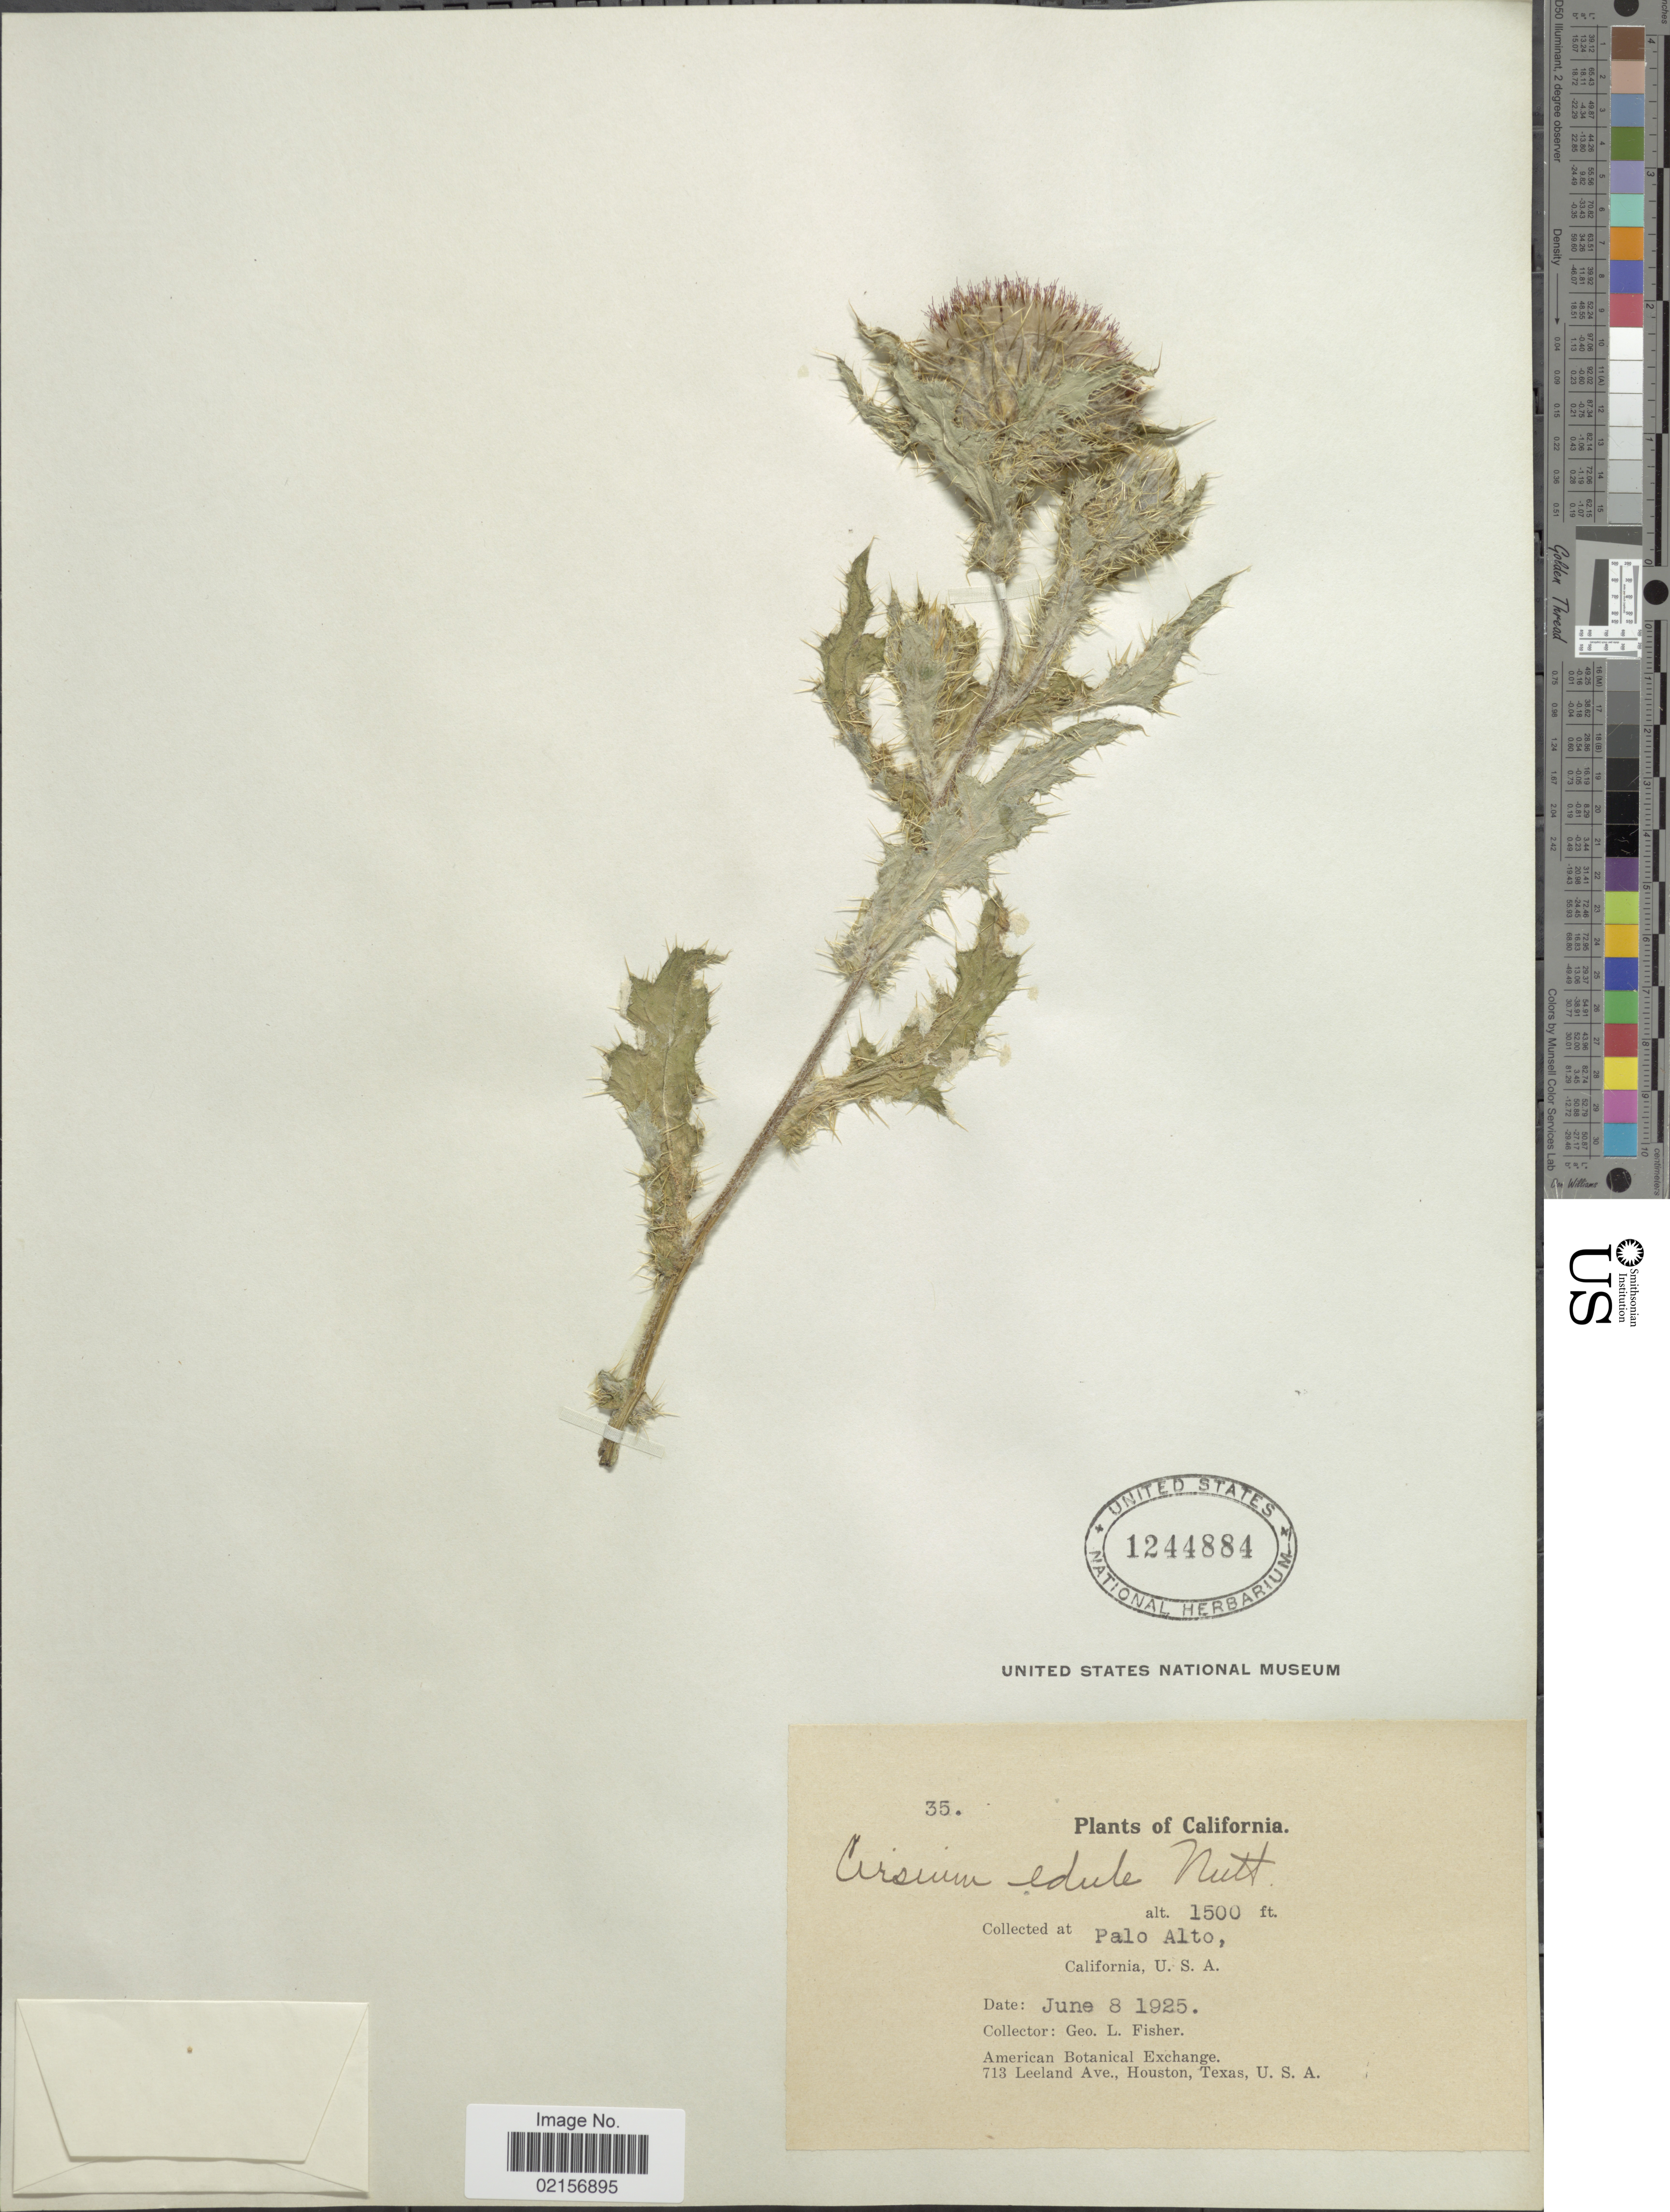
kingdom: Plantae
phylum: Tracheophyta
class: Magnoliopsida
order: Asterales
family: Asteraceae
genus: Cirsium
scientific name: Cirsium edule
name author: Nutt.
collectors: G. L. Fisher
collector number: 35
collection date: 1925-06-08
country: United States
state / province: California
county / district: Santa Clara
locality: Palo Alto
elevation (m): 457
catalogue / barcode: US 1244884